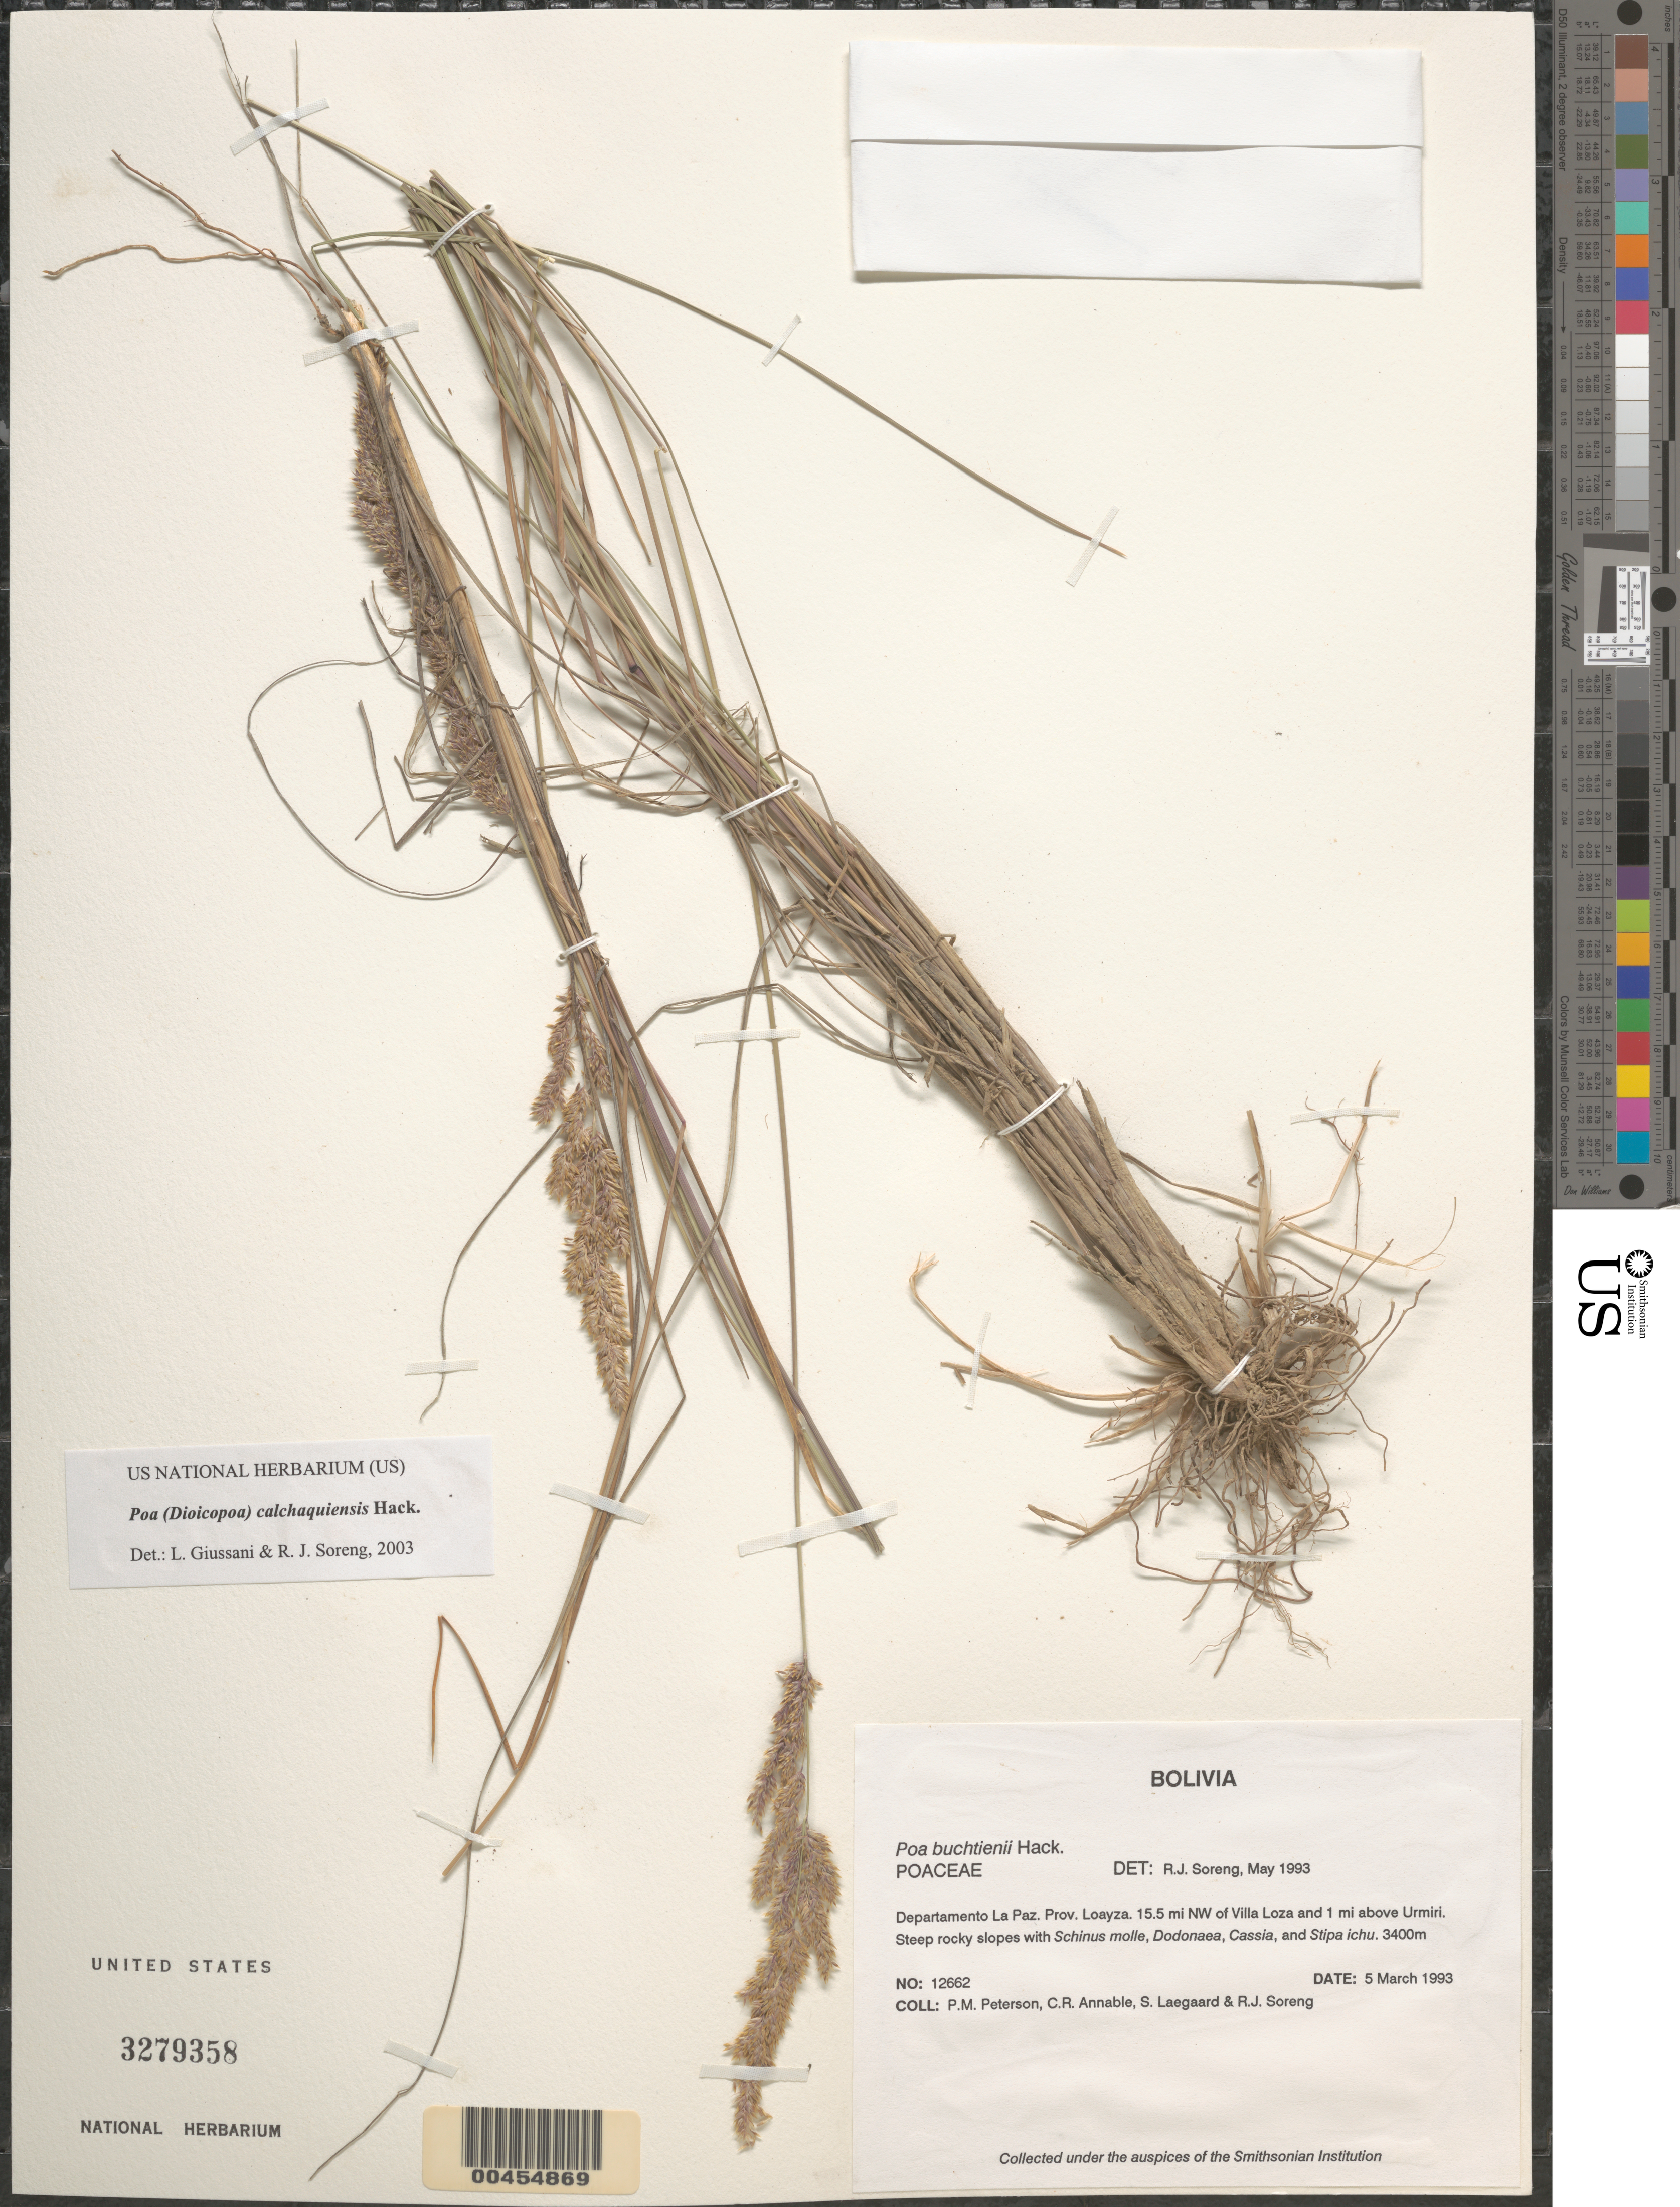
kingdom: Plantae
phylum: Tracheophyta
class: Liliopsida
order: Poales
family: Poaceae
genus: Poa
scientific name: Poa buchtienii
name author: Hack.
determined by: Soreng, Robert J., Research Associate (BOT), Smithsonian Institution - National Museum of Natural History (UNITED STATES)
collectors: P. M. Peterson, C. R. Annable, S. Lægaard & R. J. Soreng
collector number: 12662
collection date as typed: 05 Mar 1993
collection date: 1993-03-05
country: Bolivia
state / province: La Paz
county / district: Loayza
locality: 15.5 mi NW of Villa Loza and 1 mi above Urmiri.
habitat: Steep rocky slopes with Schinus molle, Dodonaea, Cassia, and Stipa ichu.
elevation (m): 3400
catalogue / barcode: US 3279358